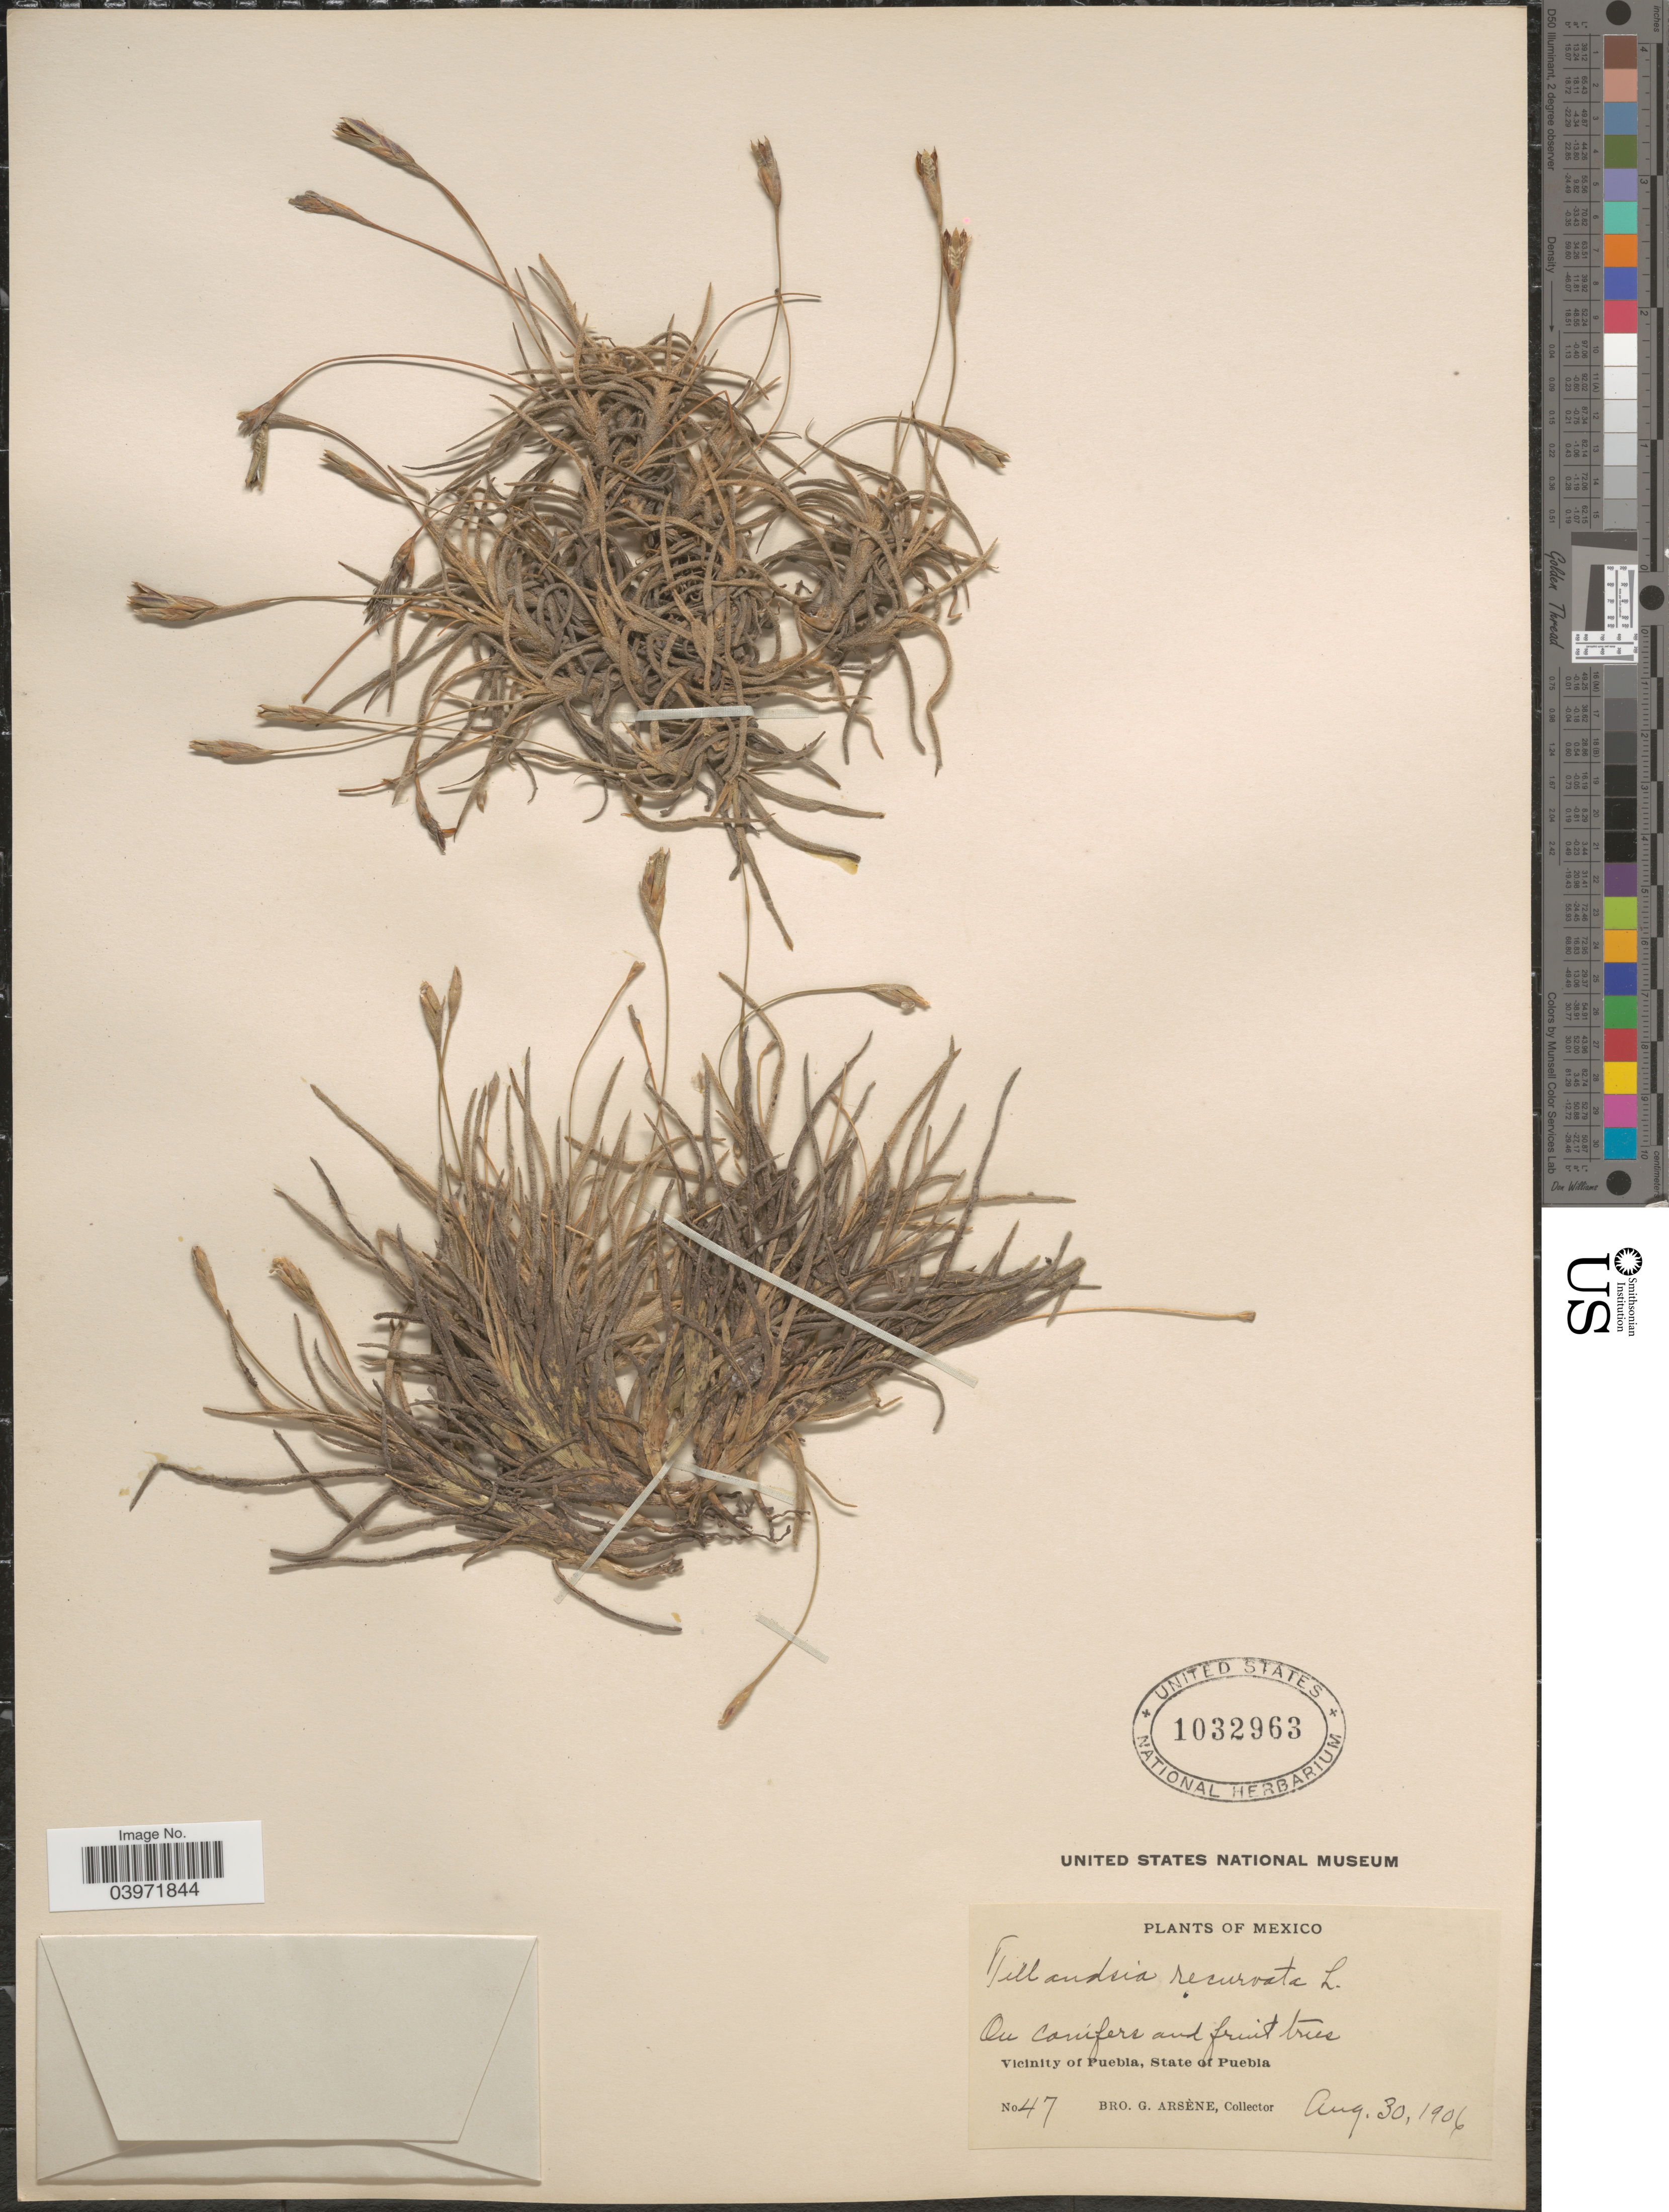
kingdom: Plantae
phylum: Tracheophyta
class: Liliopsida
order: Poales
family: Bromeliaceae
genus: Tillandsia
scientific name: Tillandsia recurvata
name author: L.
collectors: Bro. G. Arsène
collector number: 47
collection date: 1906-08-30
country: Mexico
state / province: Puebla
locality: Vicinity of Puebla.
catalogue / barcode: US 1032963